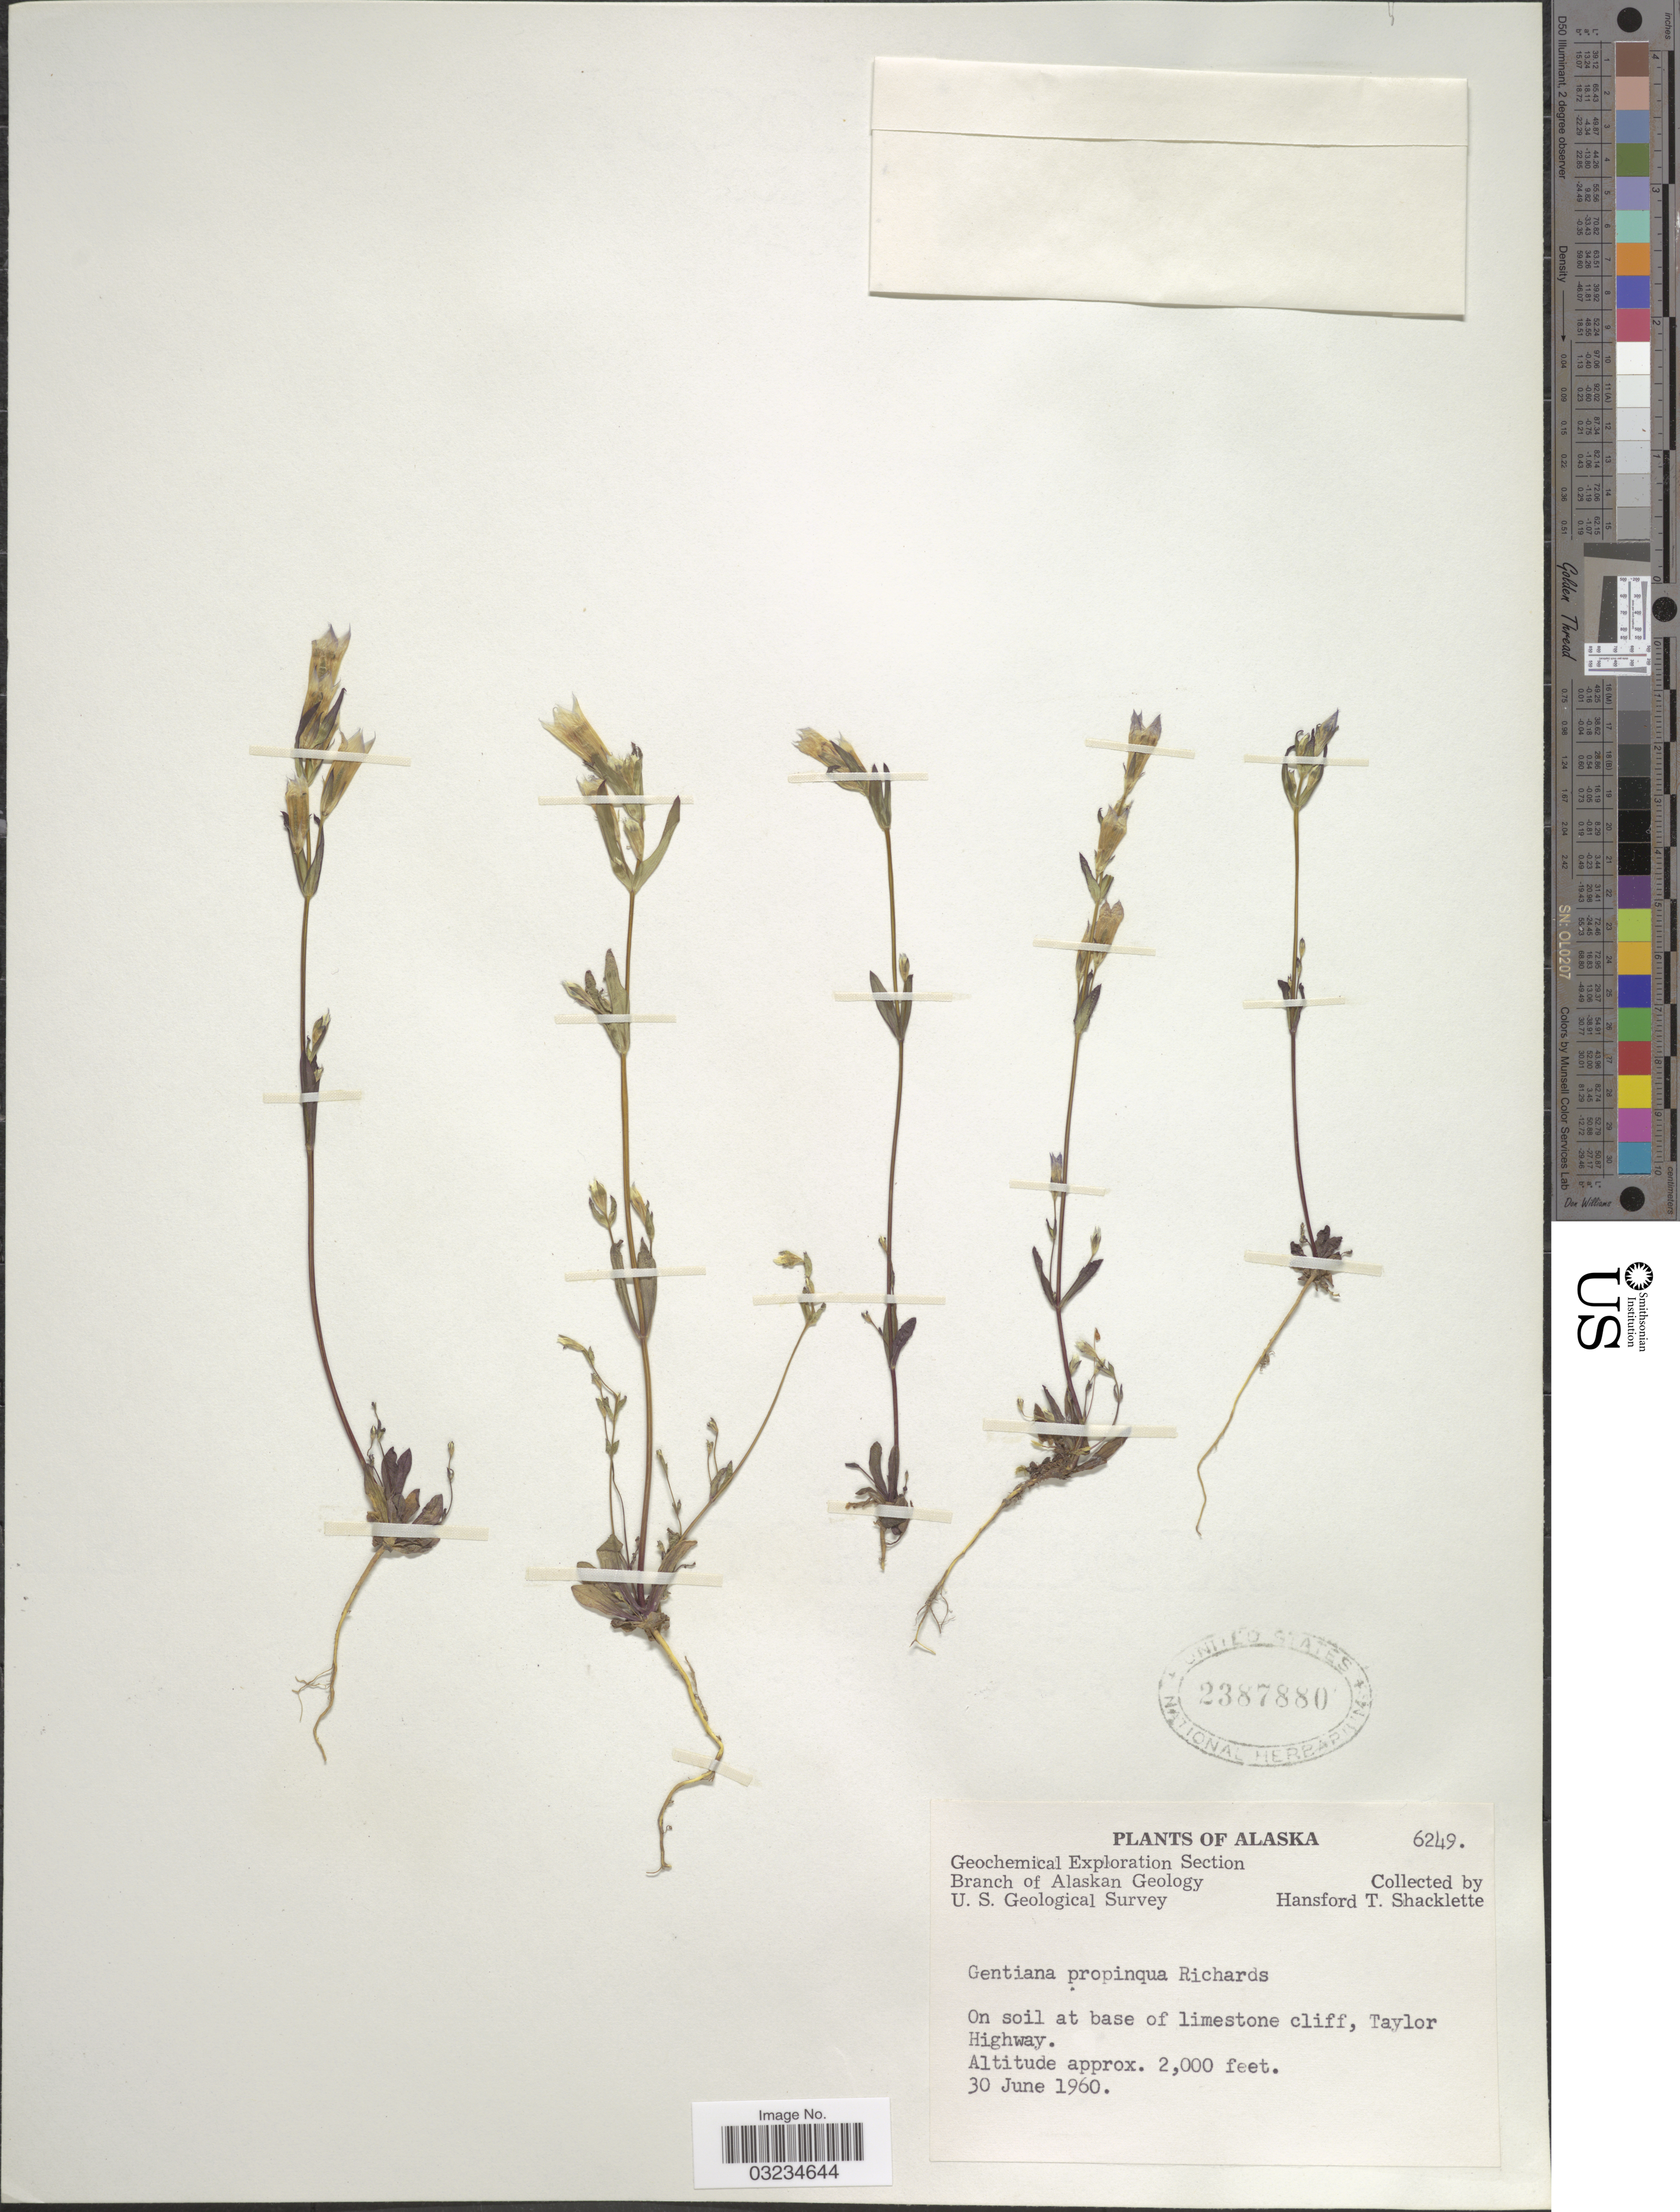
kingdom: Plantae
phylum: Tracheophyta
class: Magnoliopsida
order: Gentianales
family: Gentianaceae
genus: Gentiana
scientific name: Gentiana propinqua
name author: Richards.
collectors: H. Shacklette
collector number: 6249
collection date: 1960-06-30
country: United States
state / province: Alaska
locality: On soil at base of limestone cliff, Taylor Highway.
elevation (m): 610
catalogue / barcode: US 2387880